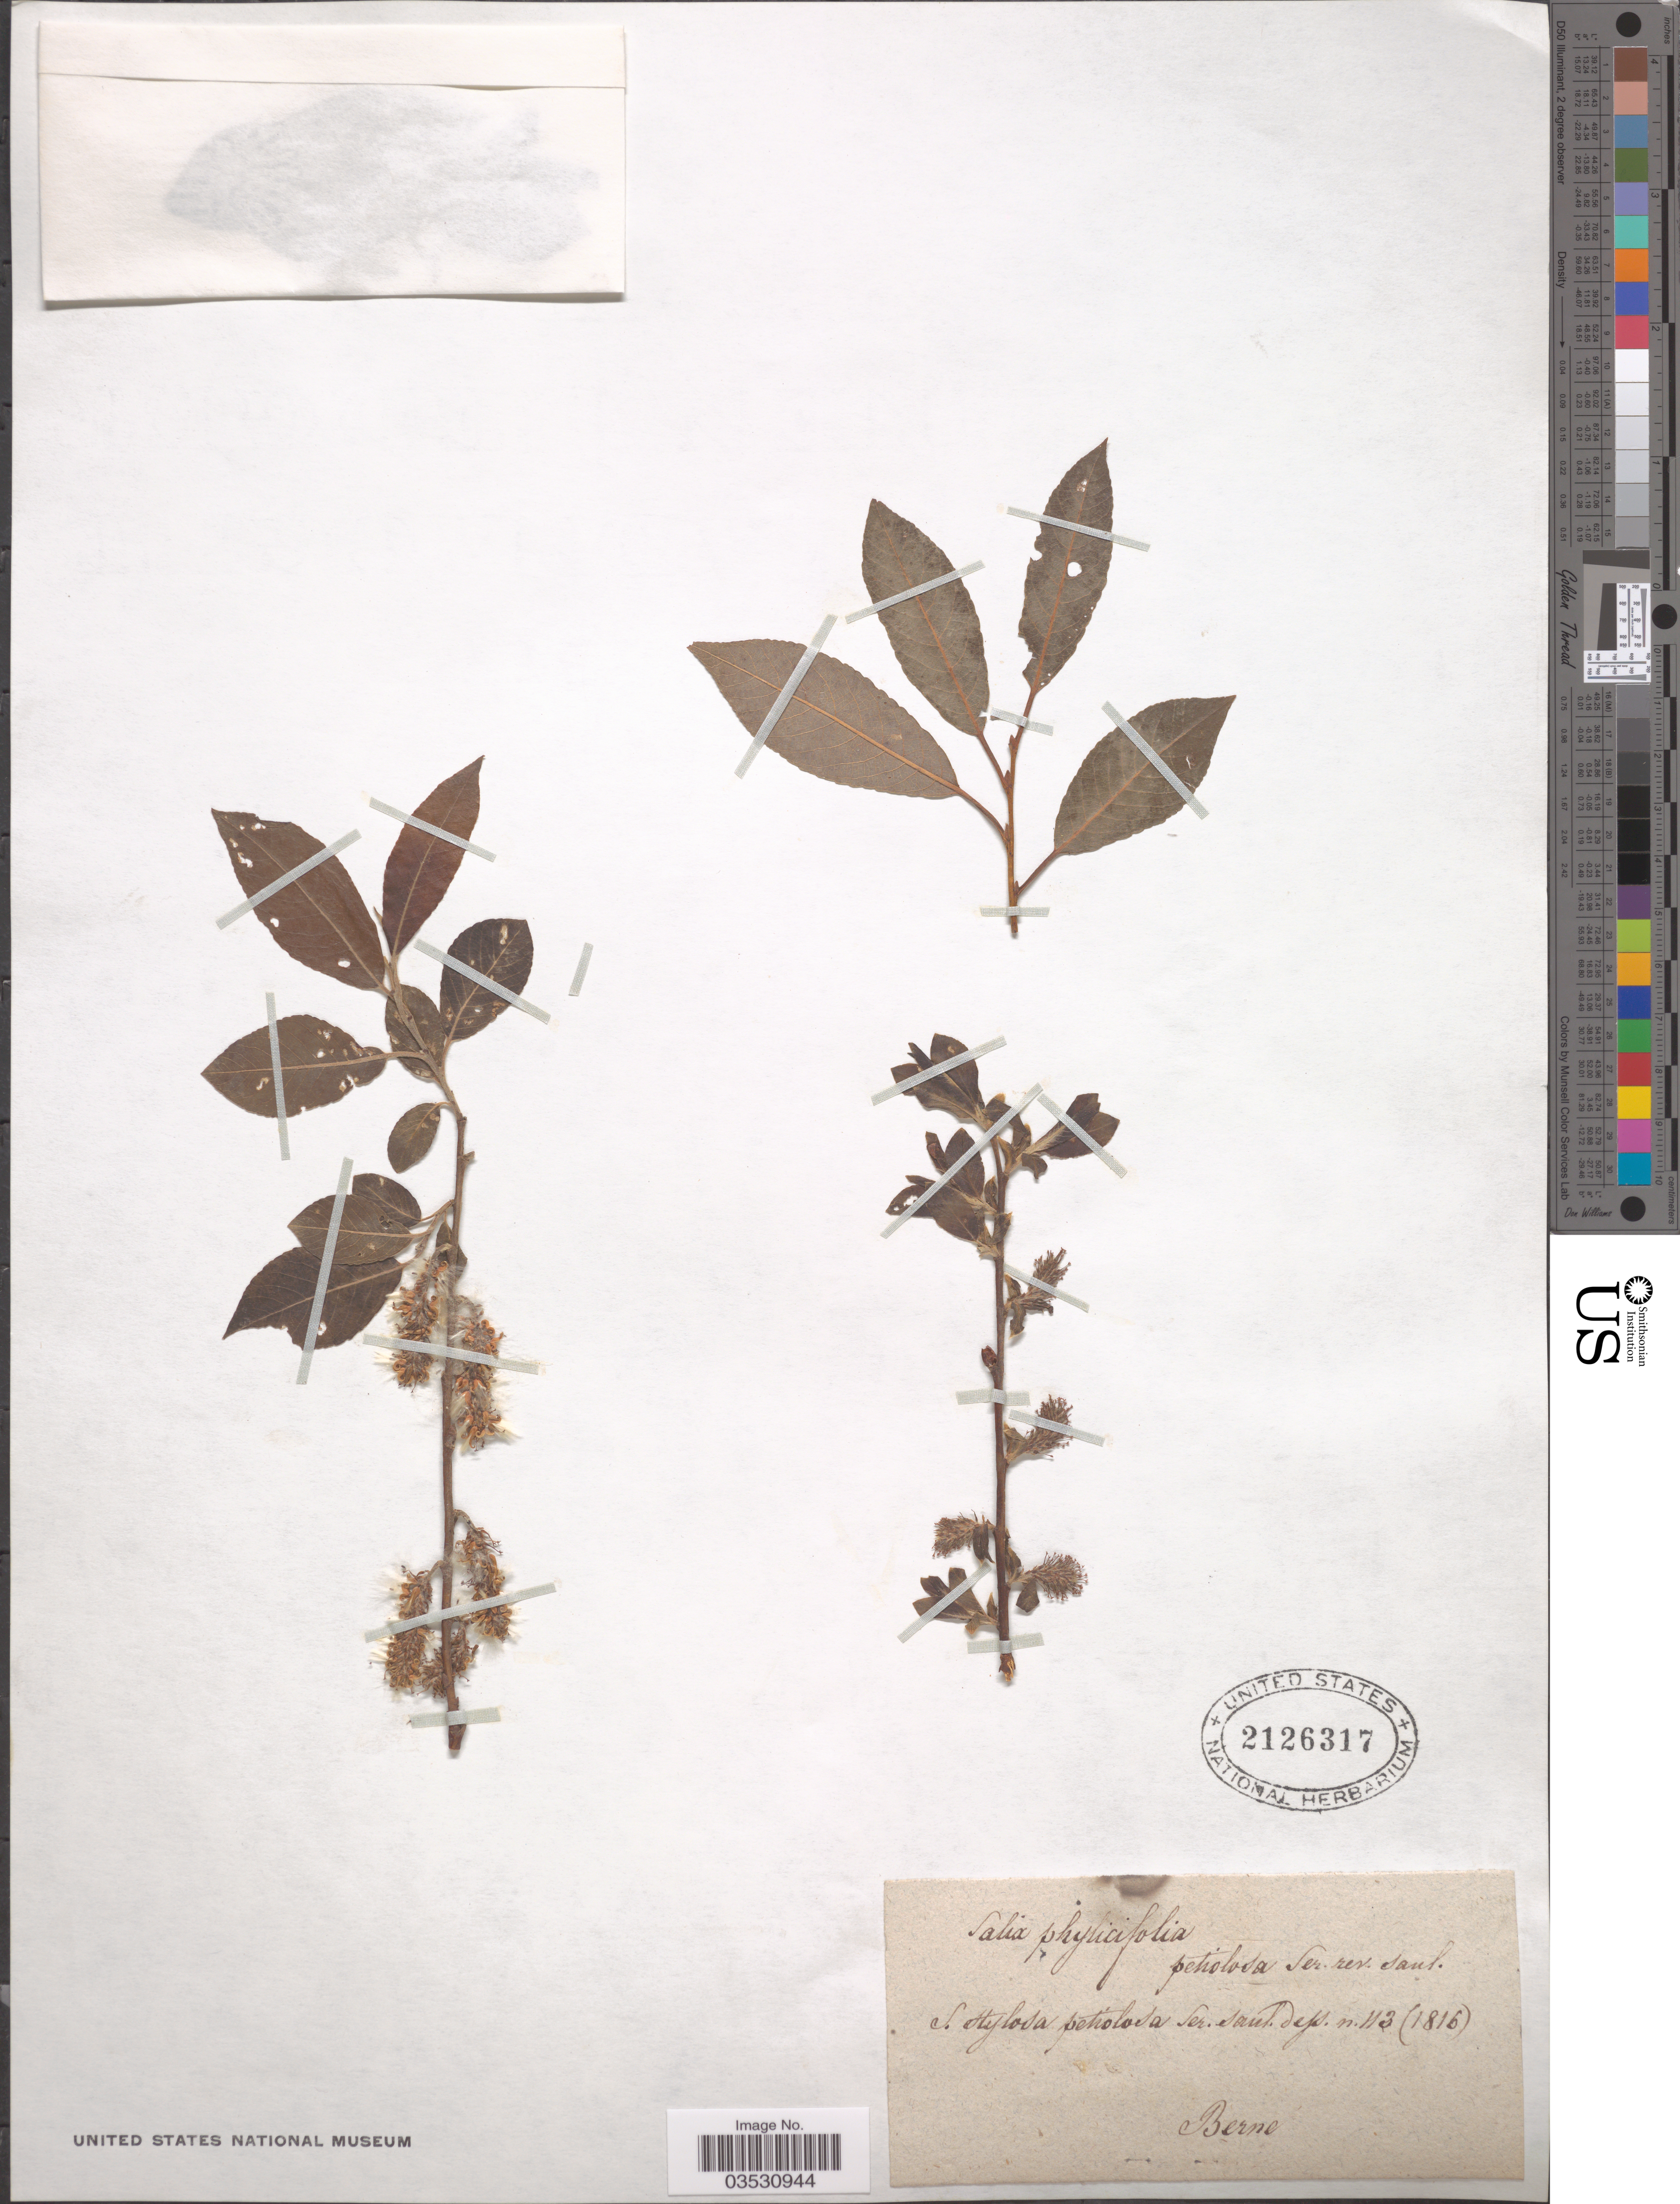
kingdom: Plantae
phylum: Tracheophyta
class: Magnoliopsida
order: Malpighiales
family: Salicaceae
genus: Salix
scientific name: Salix phylicifolia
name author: L.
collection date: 1816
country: Switzerland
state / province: Bern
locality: Berne.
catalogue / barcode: US 2126317